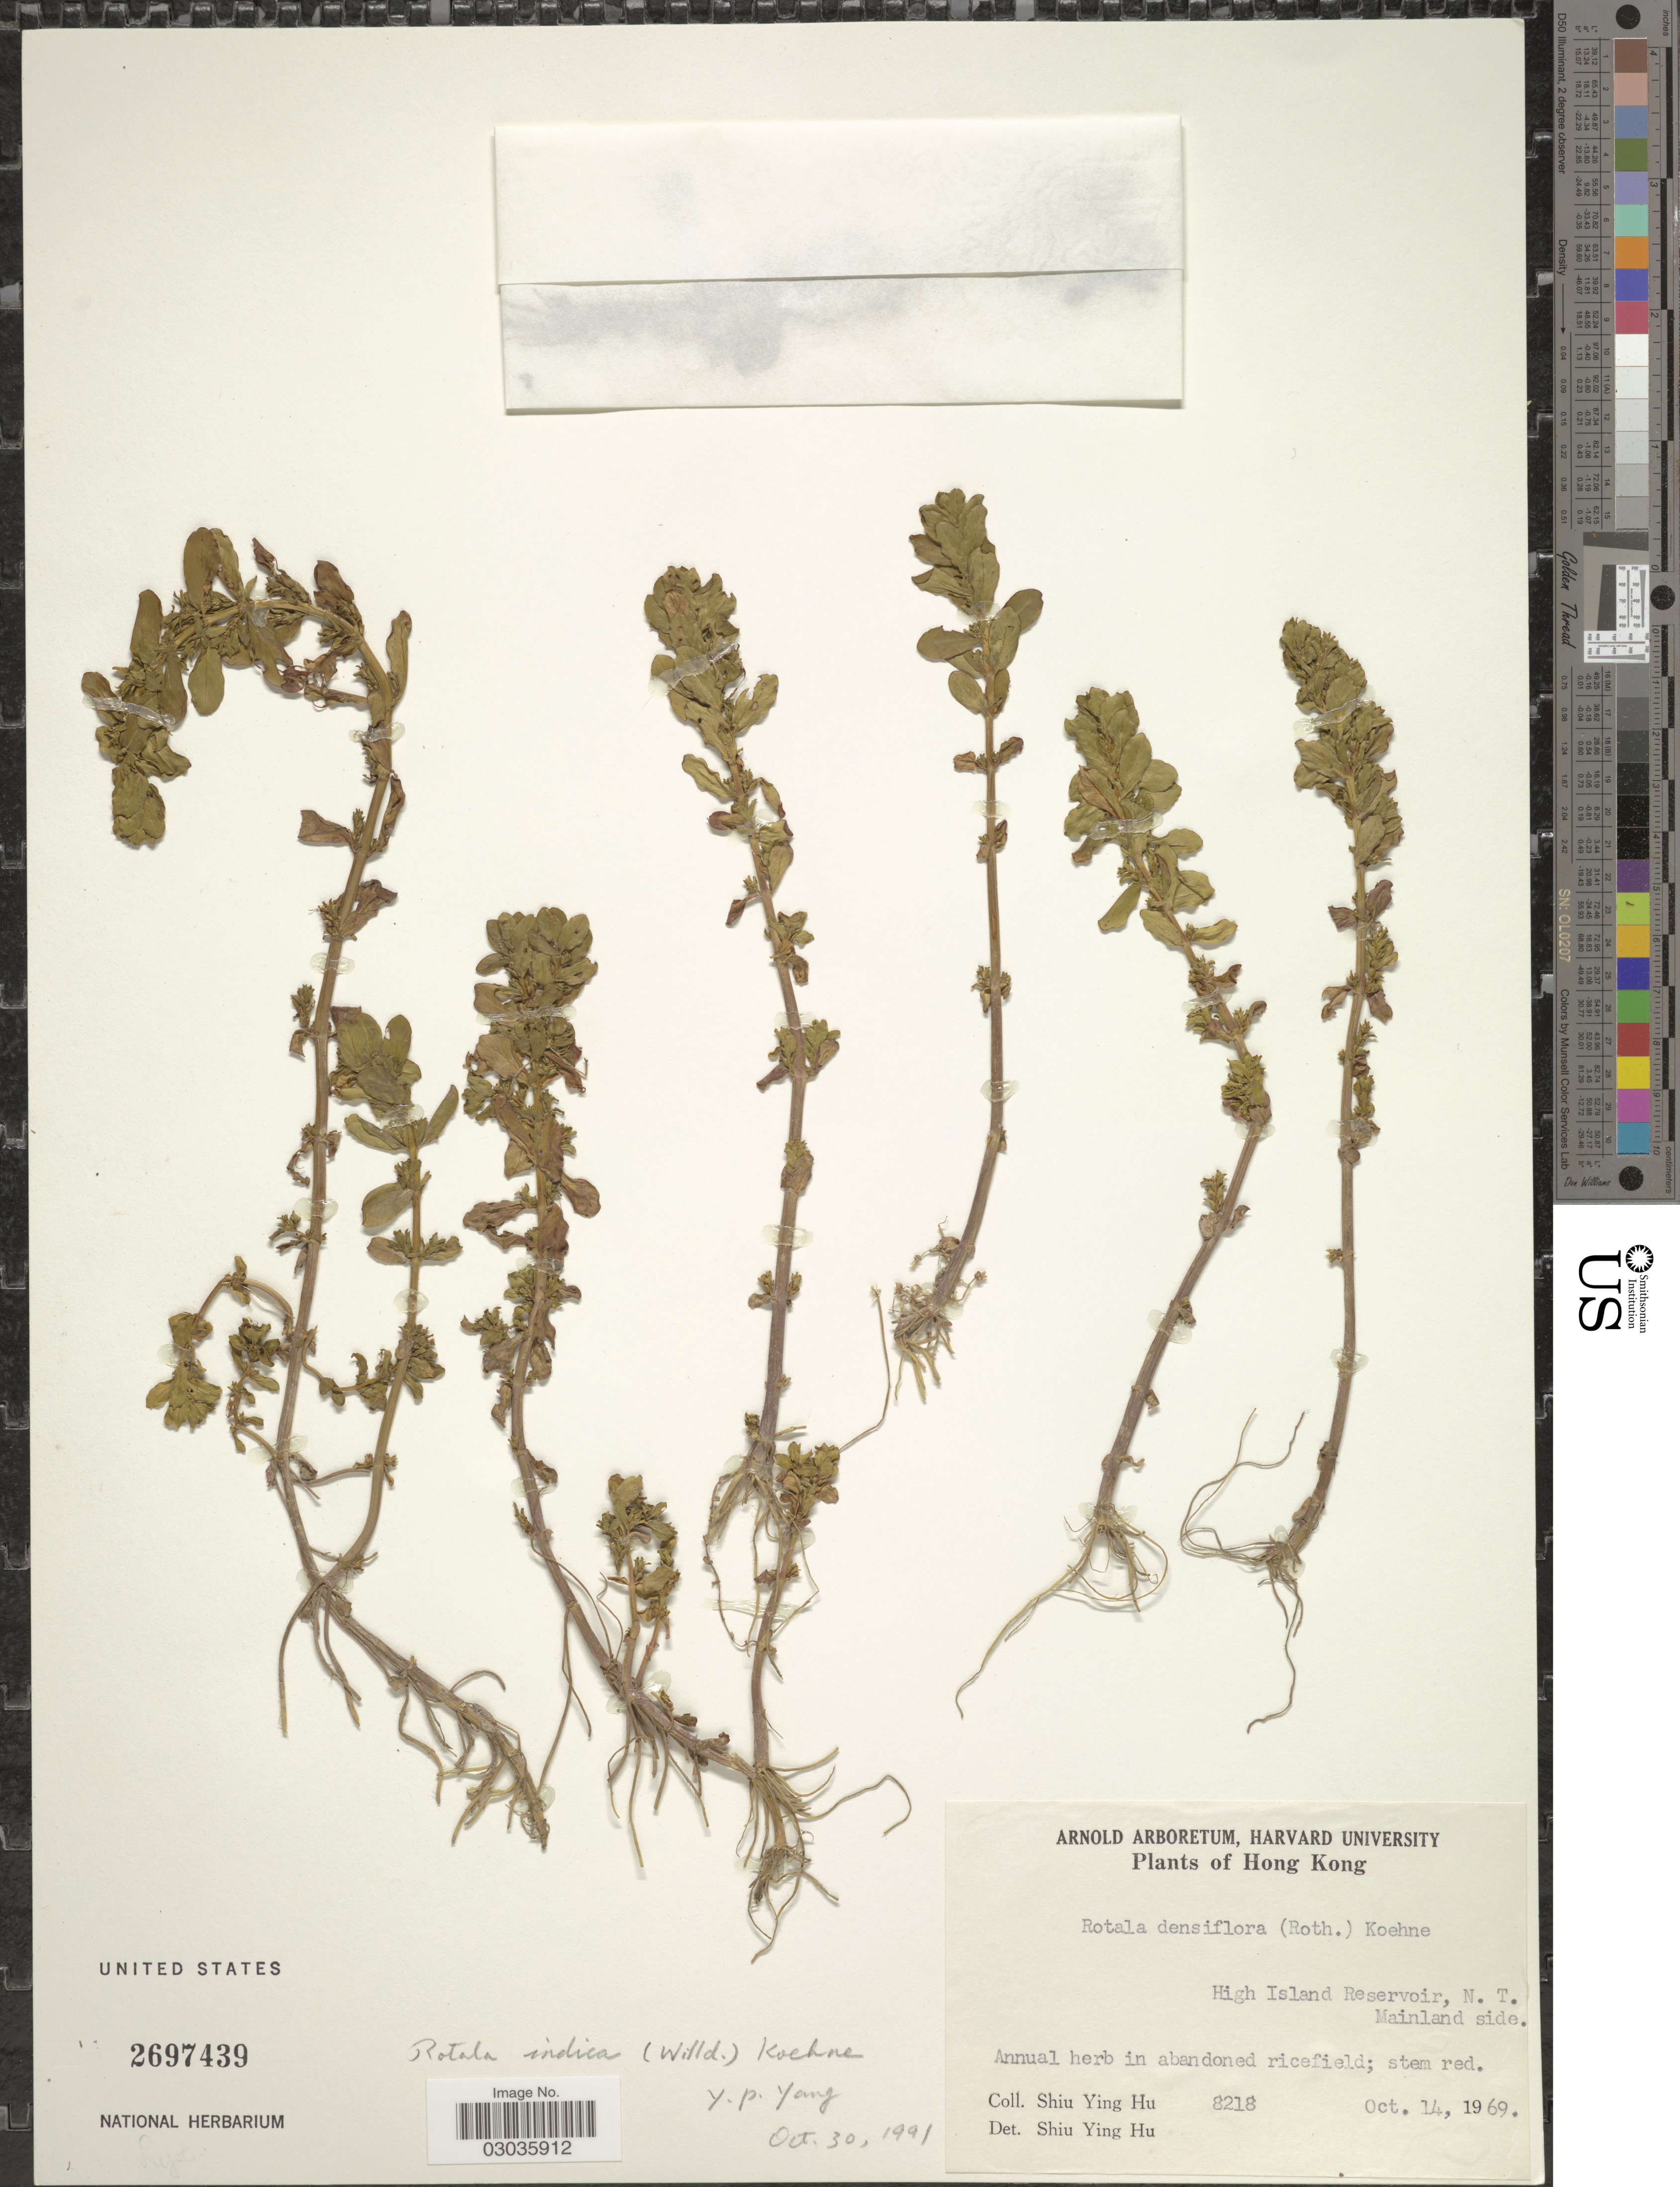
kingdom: Plantae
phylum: Tracheophyta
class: Magnoliopsida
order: Myrtales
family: Lythraceae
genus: Rotala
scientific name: Rotala densiflora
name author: (Roth) Koehne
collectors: S. Y. Hu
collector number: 8218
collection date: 1969-10-14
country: China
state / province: Hong Kong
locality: High Island Reservoir, N.T., Mainland side.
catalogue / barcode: US 2697439